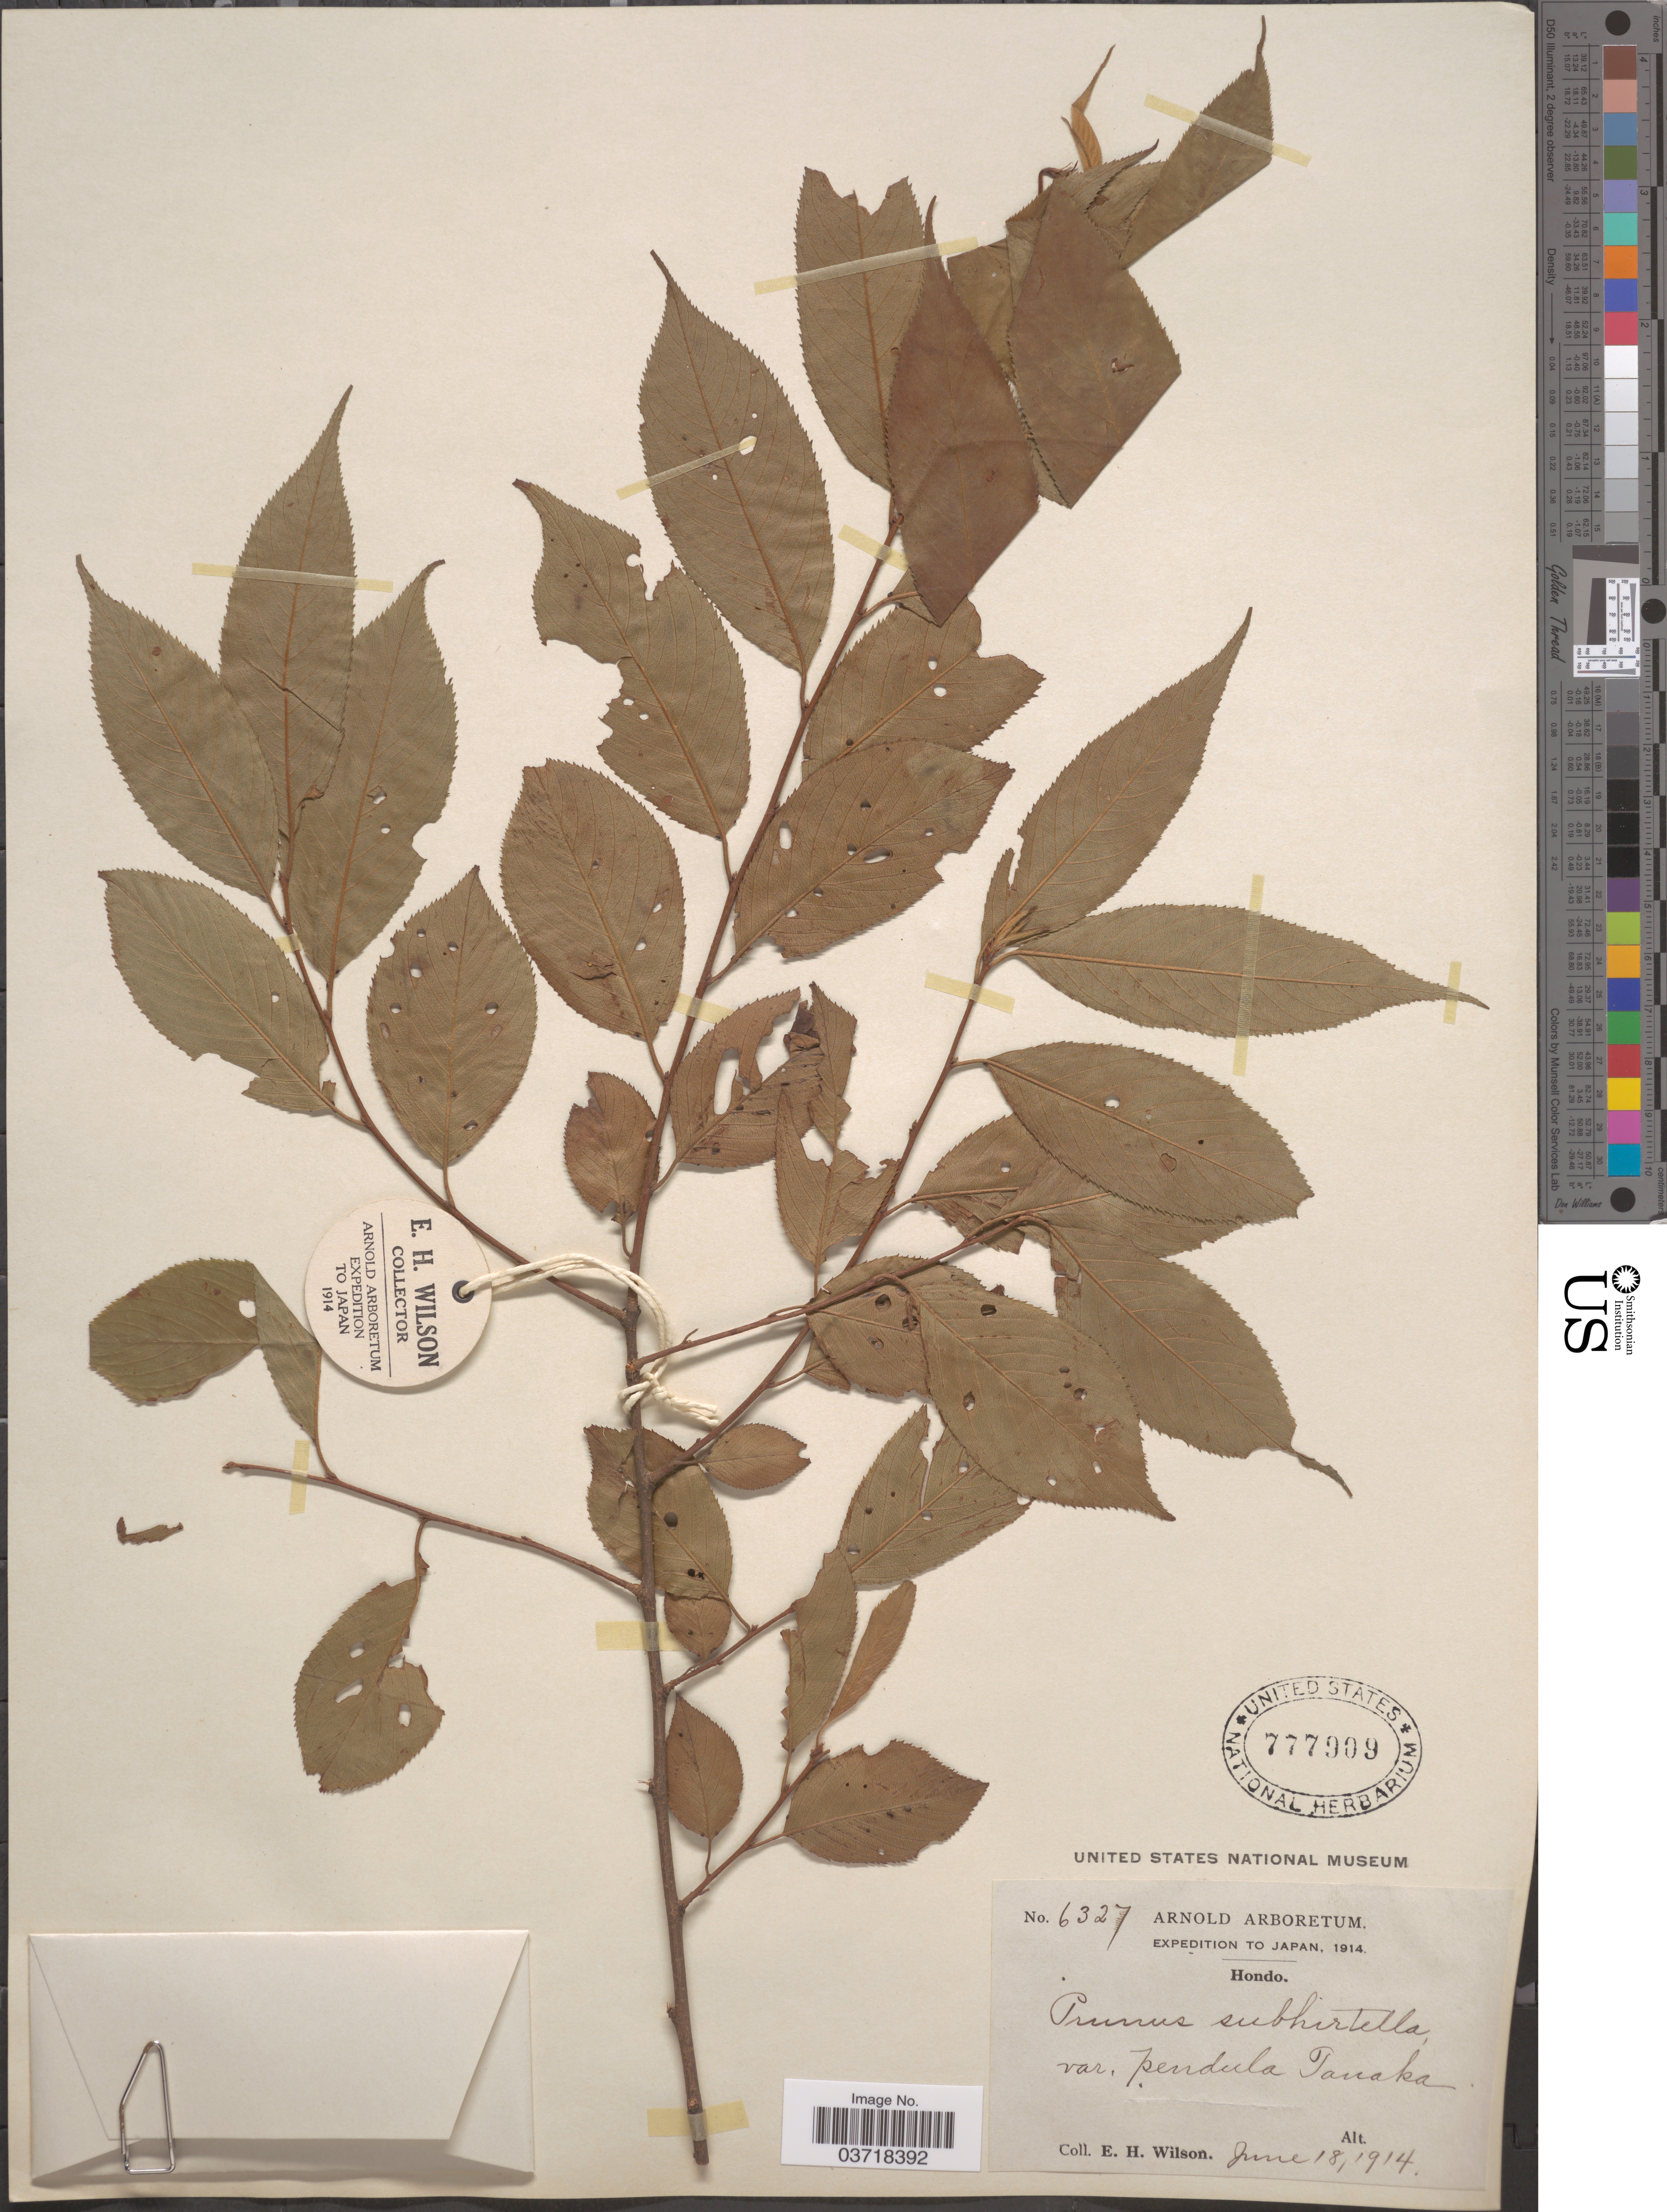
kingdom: Plantae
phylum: Tracheophyta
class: Magnoliopsida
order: Rosales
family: Rosaceae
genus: Prunus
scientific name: Prunus subhirtella var. pendula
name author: Tanaka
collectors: E. Wilson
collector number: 6327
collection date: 1914-06-18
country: Japan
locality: Hondo.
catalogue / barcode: US 777909